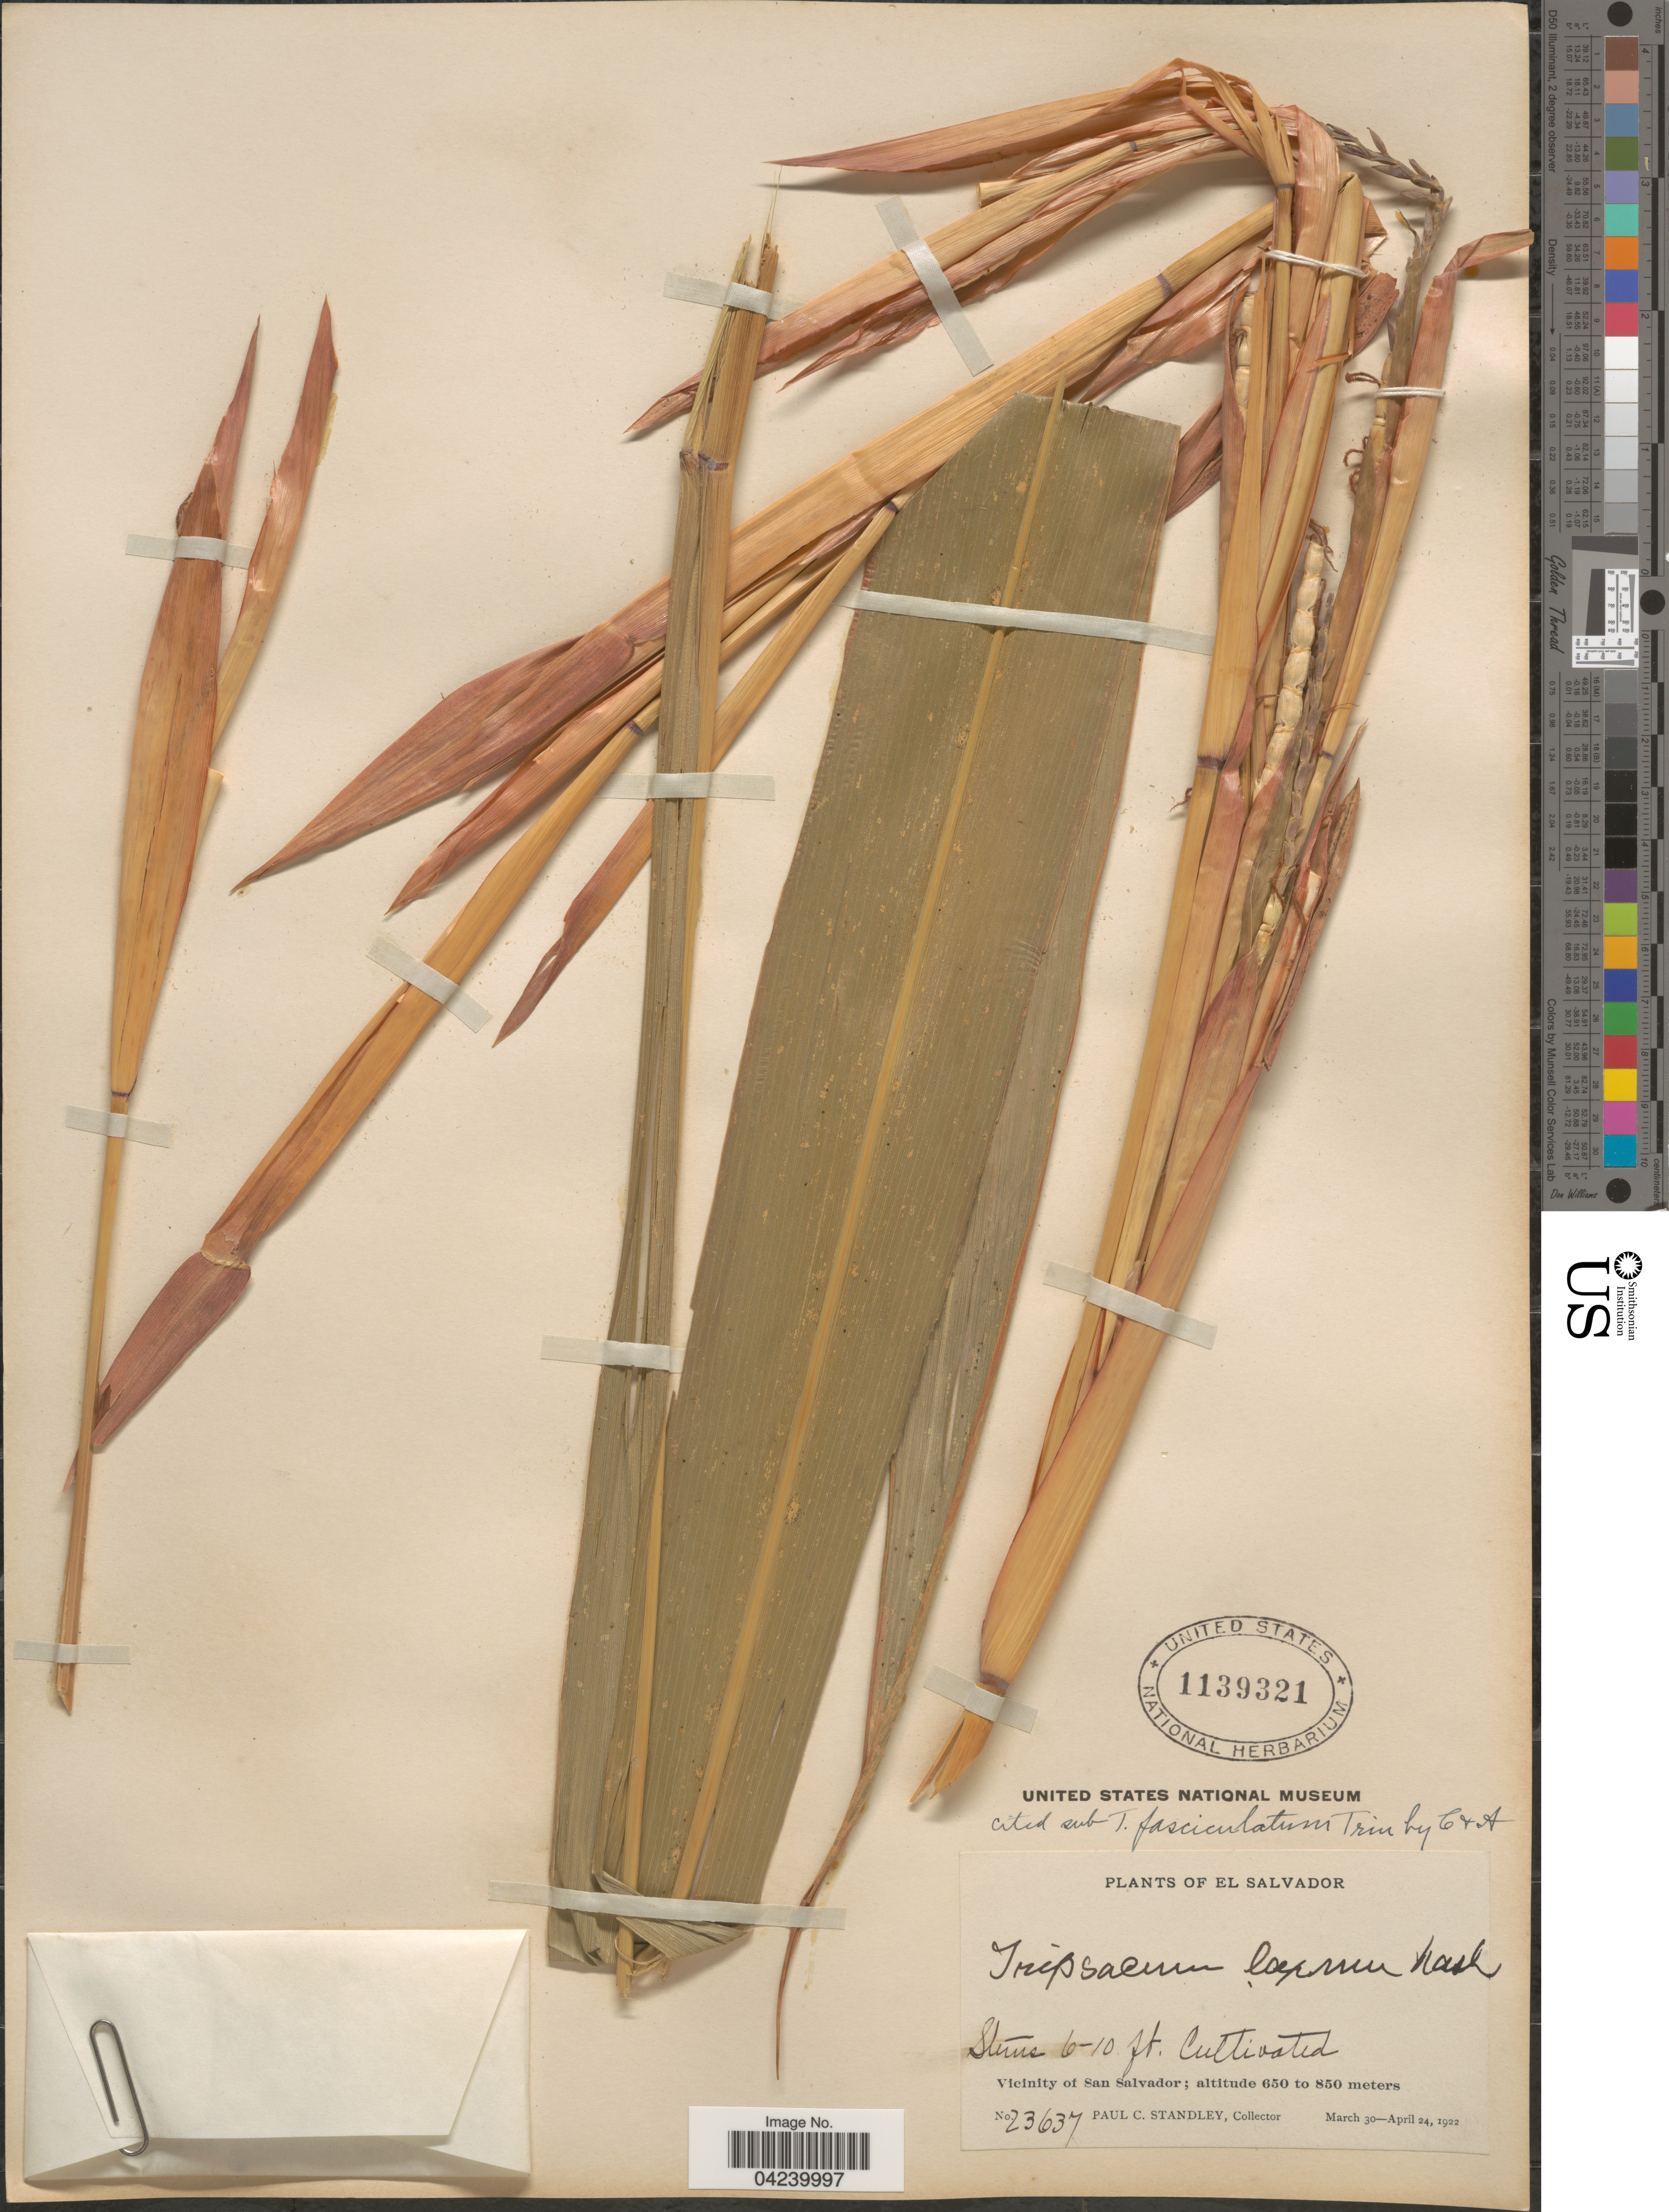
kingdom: Plantae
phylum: Tracheophyta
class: Liliopsida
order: Poales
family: Poaceae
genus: Tripsacum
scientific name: Tripsacum laxum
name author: Nash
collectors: P. C. Standley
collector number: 23637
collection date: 1922-03-30/1922-04-24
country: El Salvador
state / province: San Salvador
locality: Vicinity of San Salvador.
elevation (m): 650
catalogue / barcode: US 1139321